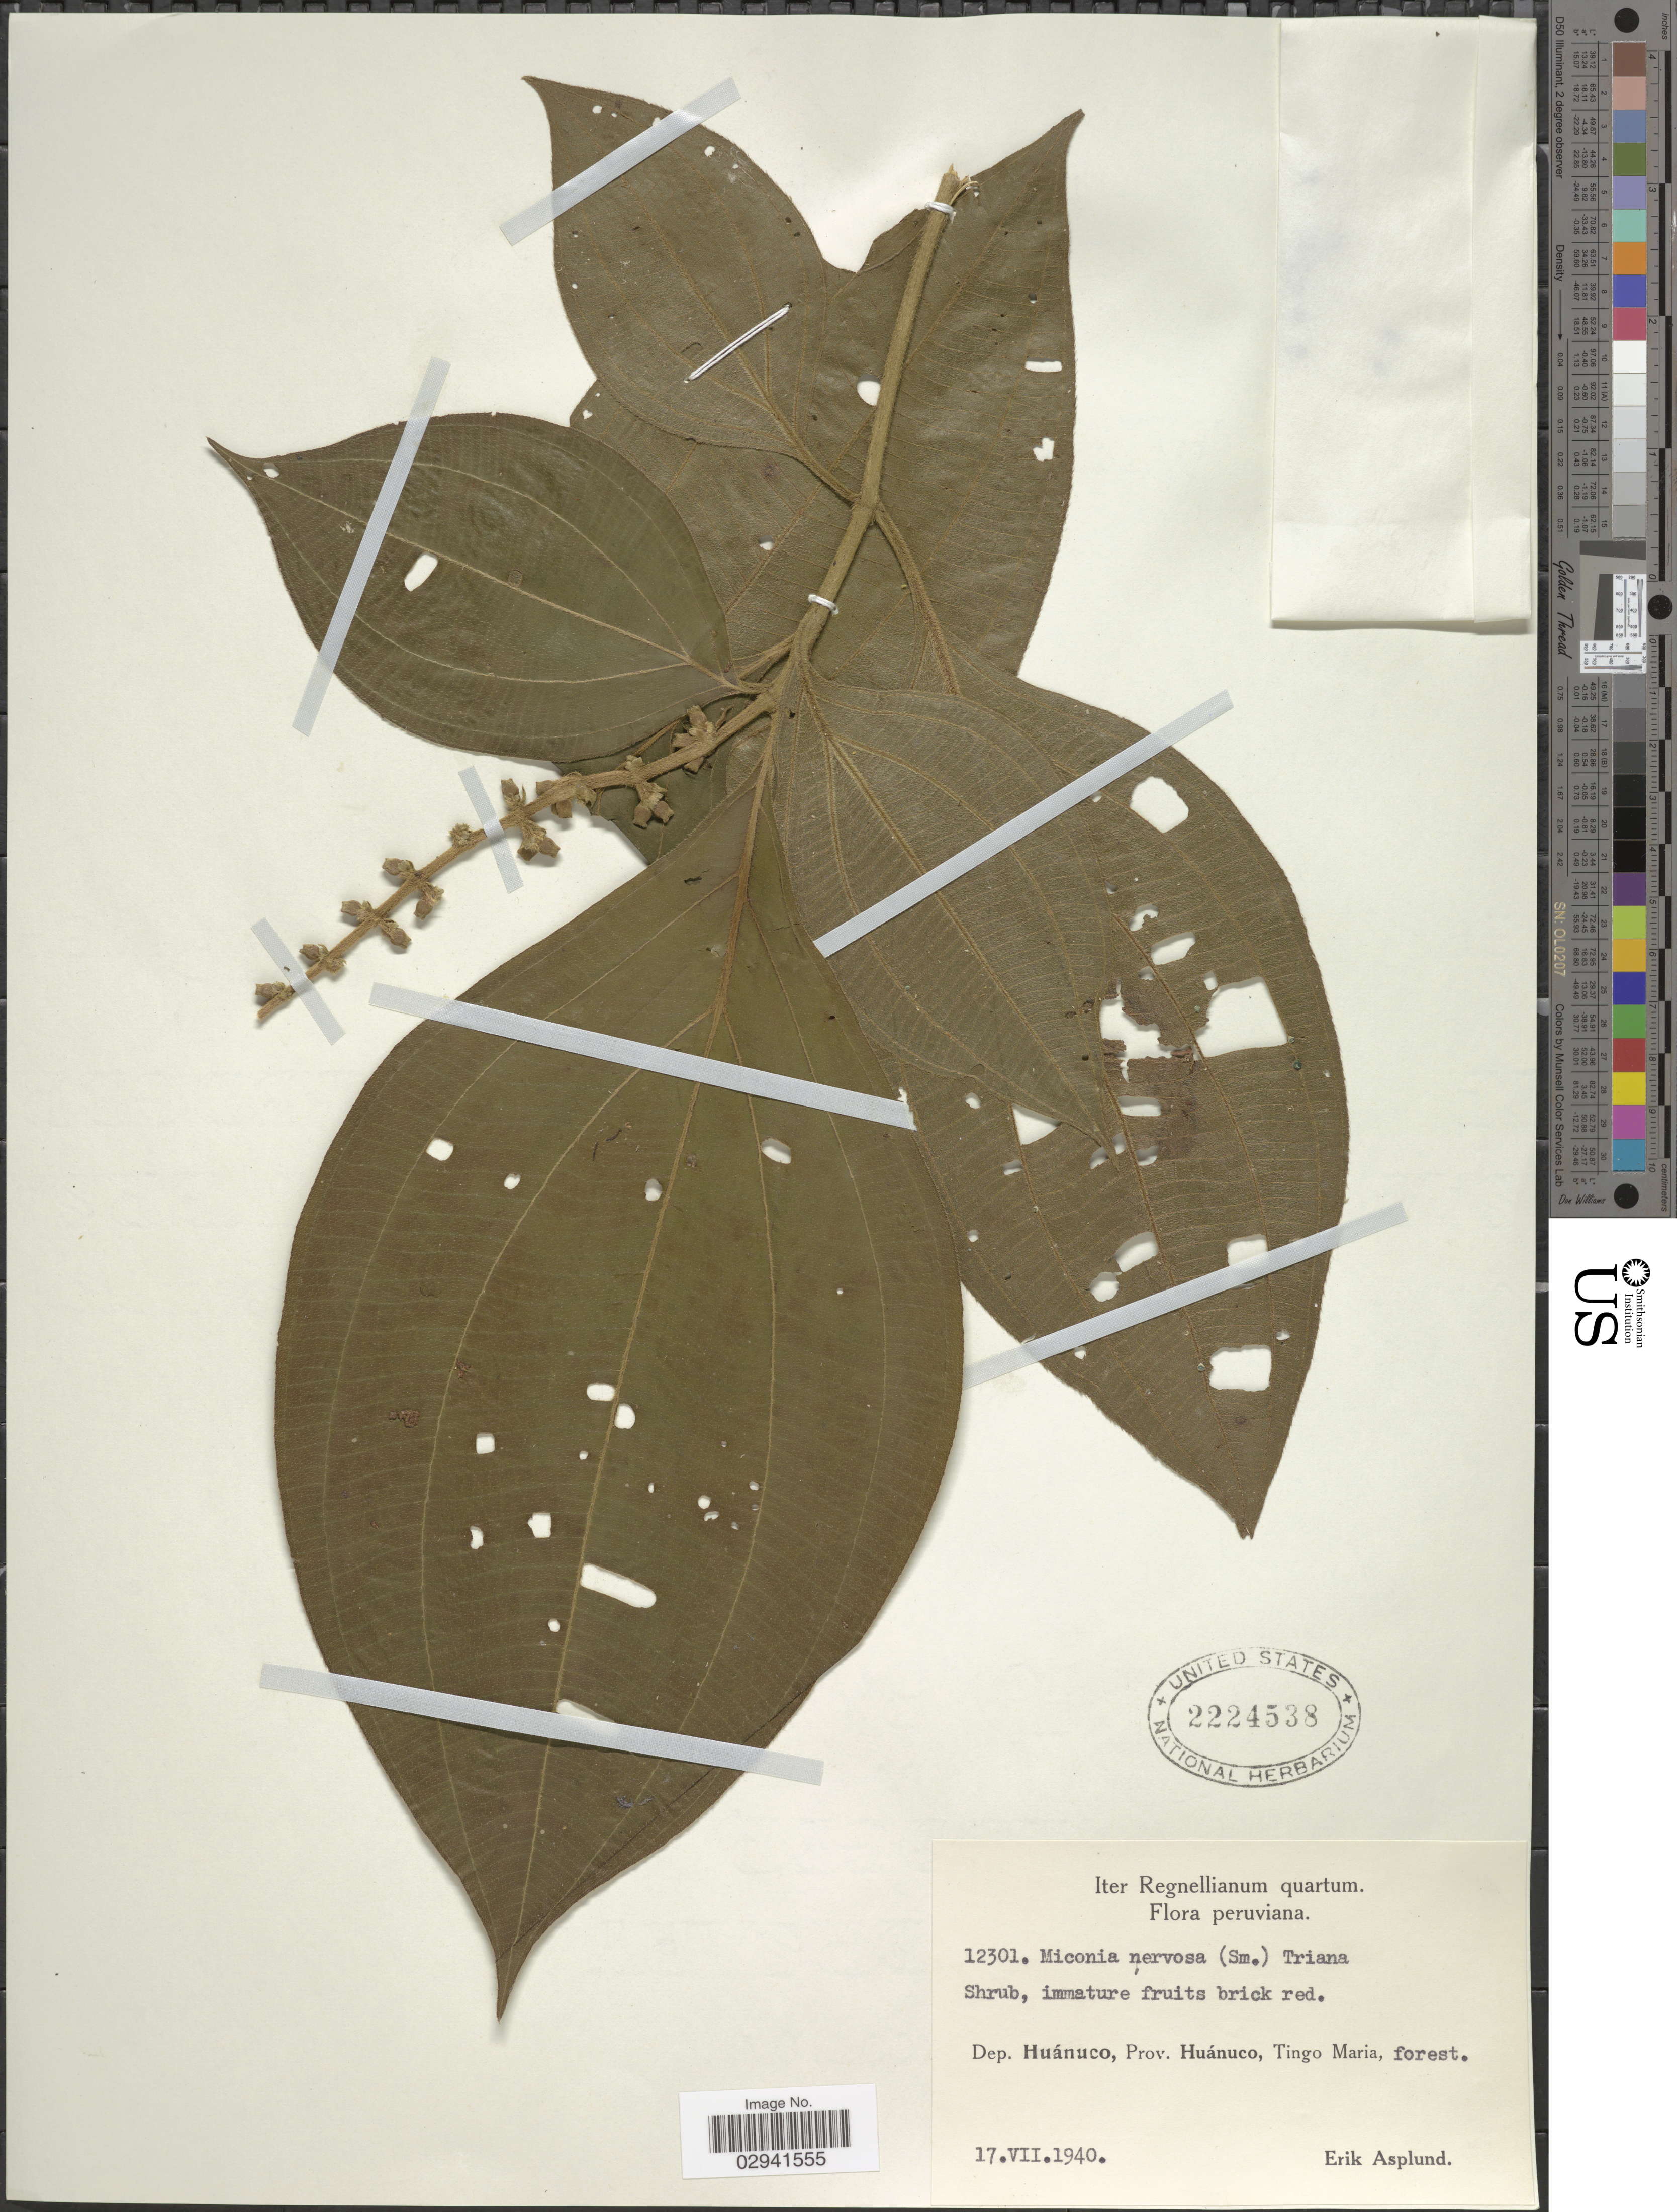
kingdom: Plantae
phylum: Tracheophyta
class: Magnoliopsida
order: Myrtales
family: Melastomataceae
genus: Miconia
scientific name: Miconia nervosa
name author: (Sm.) Triana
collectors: E. Asplund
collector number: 12301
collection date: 1940-07-17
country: Peru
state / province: Huánuco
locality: Dep. Huánuco, Prov. Huánuco, Tingo Maria, forest.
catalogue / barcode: US 2224538